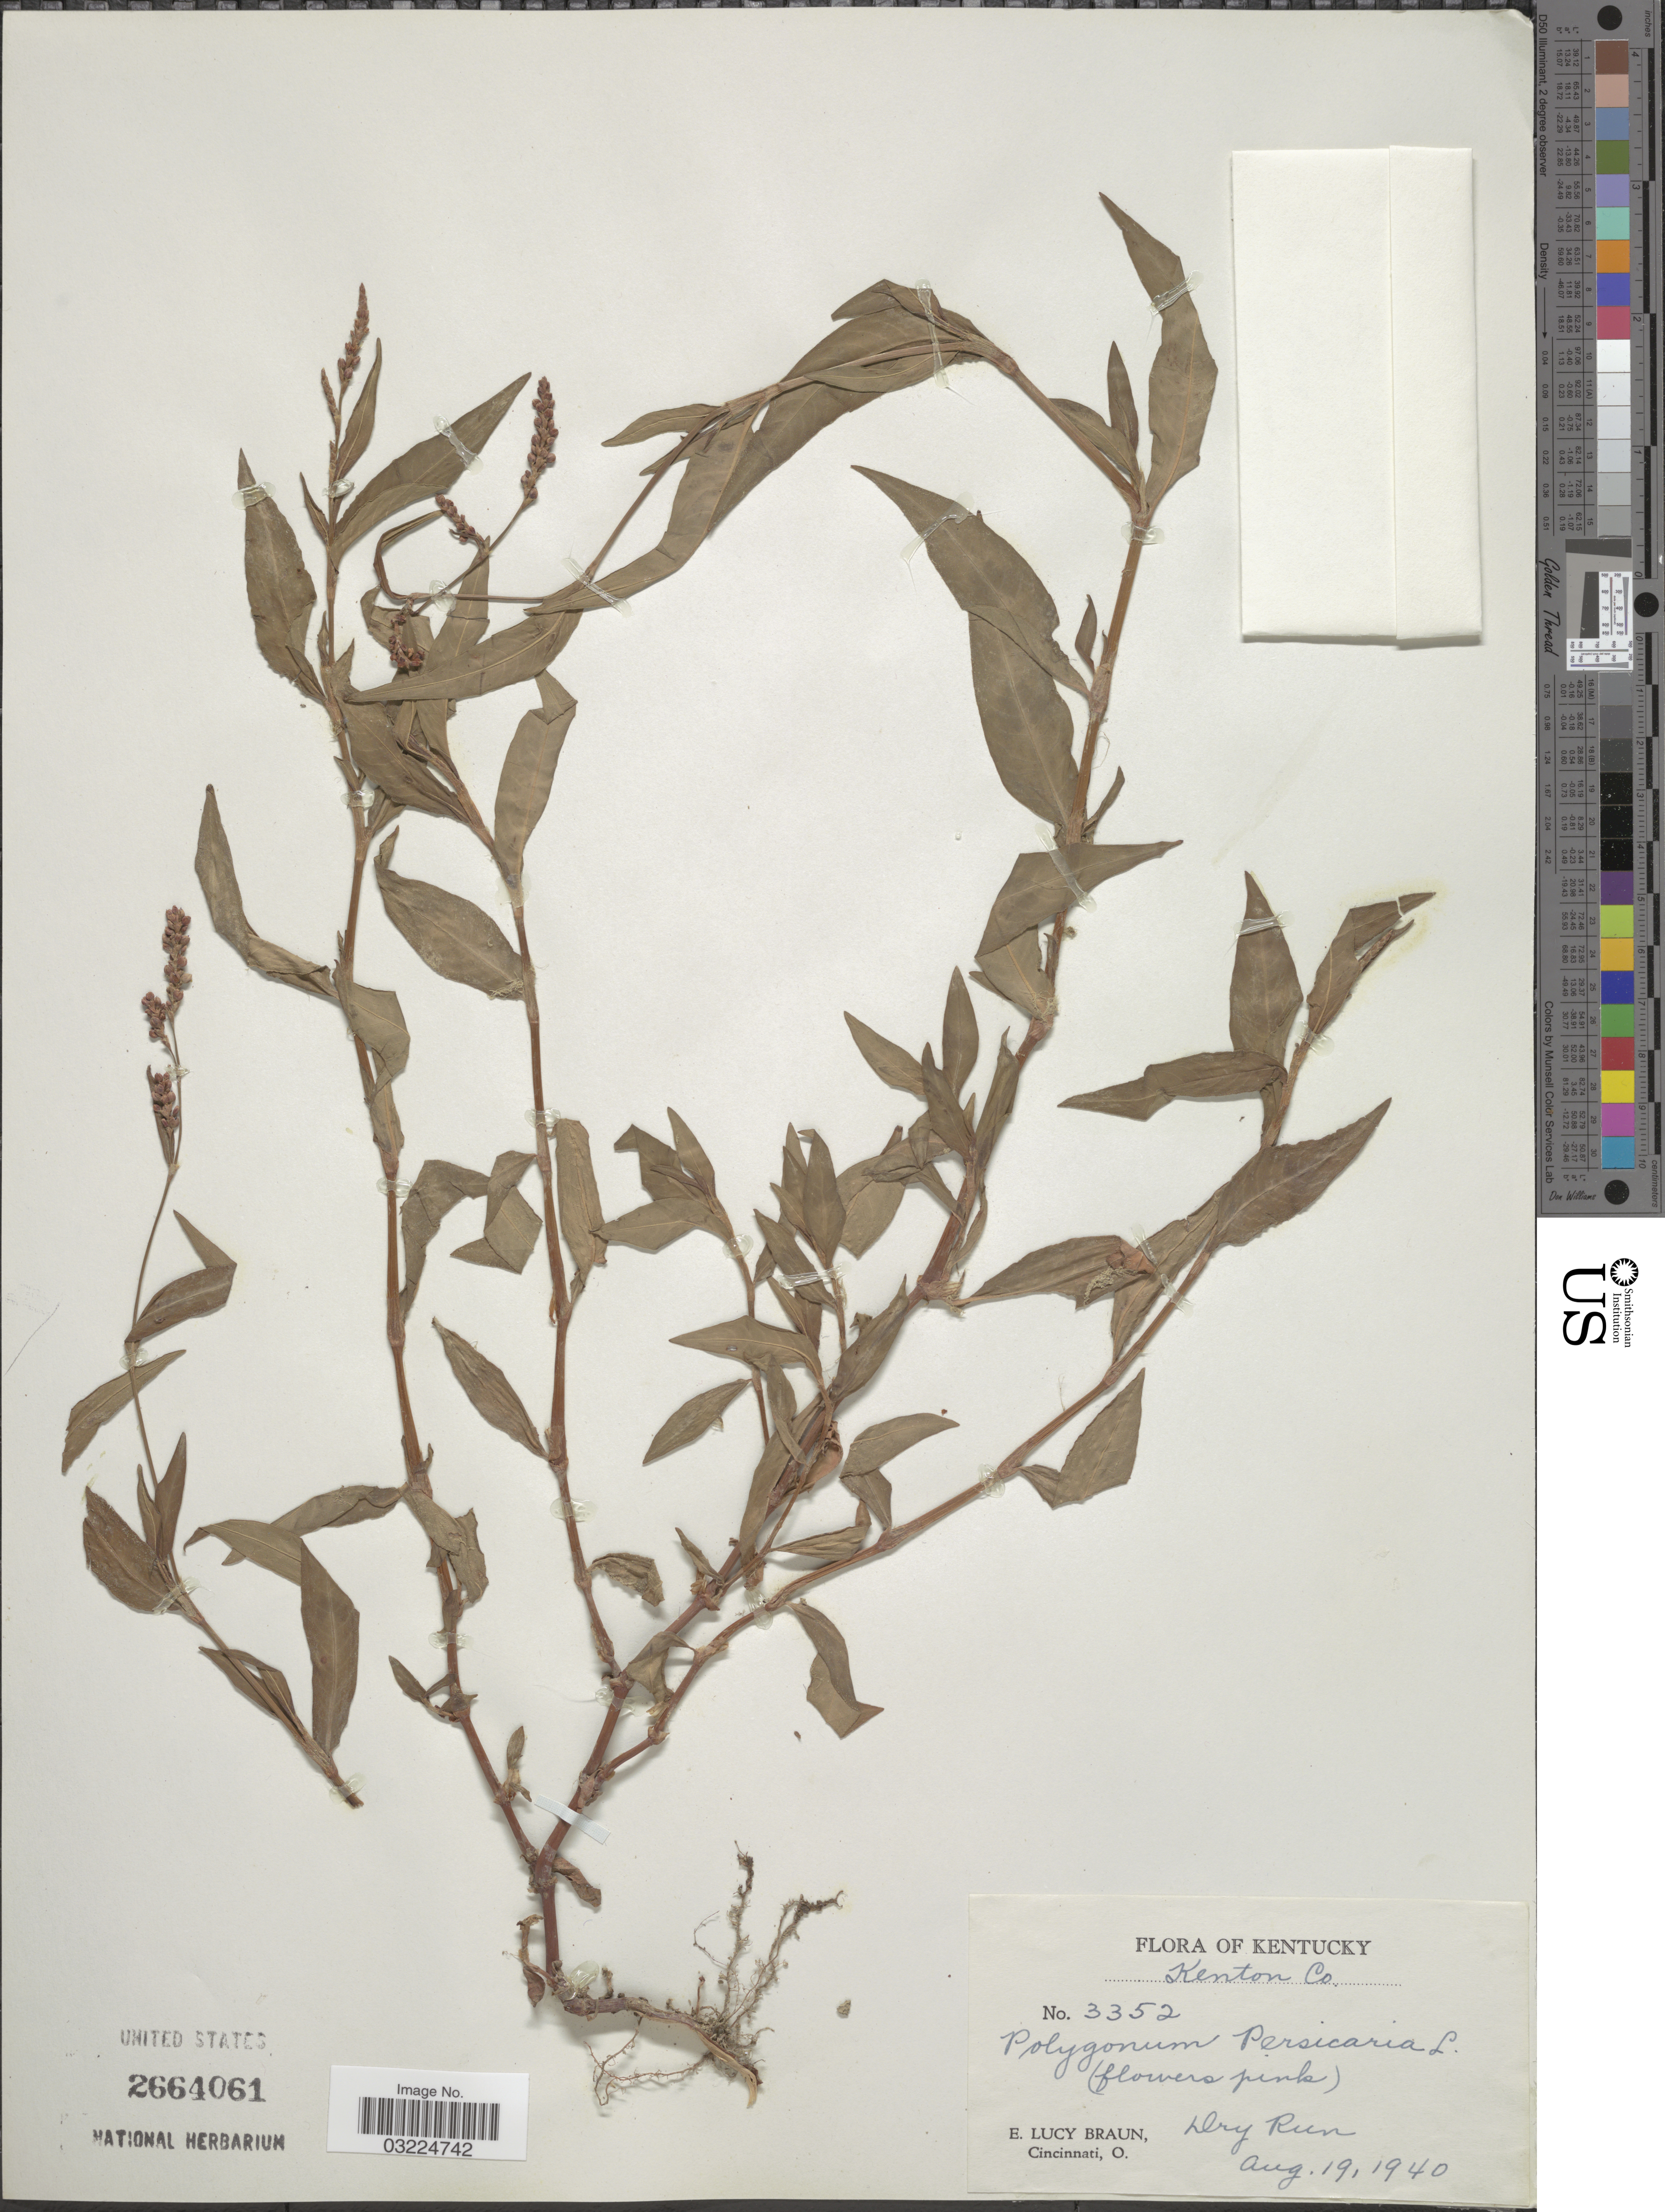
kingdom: Plantae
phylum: Tracheophyta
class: Magnoliopsida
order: Caryophyllales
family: Polygonaceae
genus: Persicaria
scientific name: Persicaria maculosa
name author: S.F. Gray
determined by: Atha, D. E.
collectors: E. L. Braun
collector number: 3352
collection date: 1940-08-19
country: United States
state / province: Kentucky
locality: Kenton Co. Dry Run.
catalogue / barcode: US 2664061